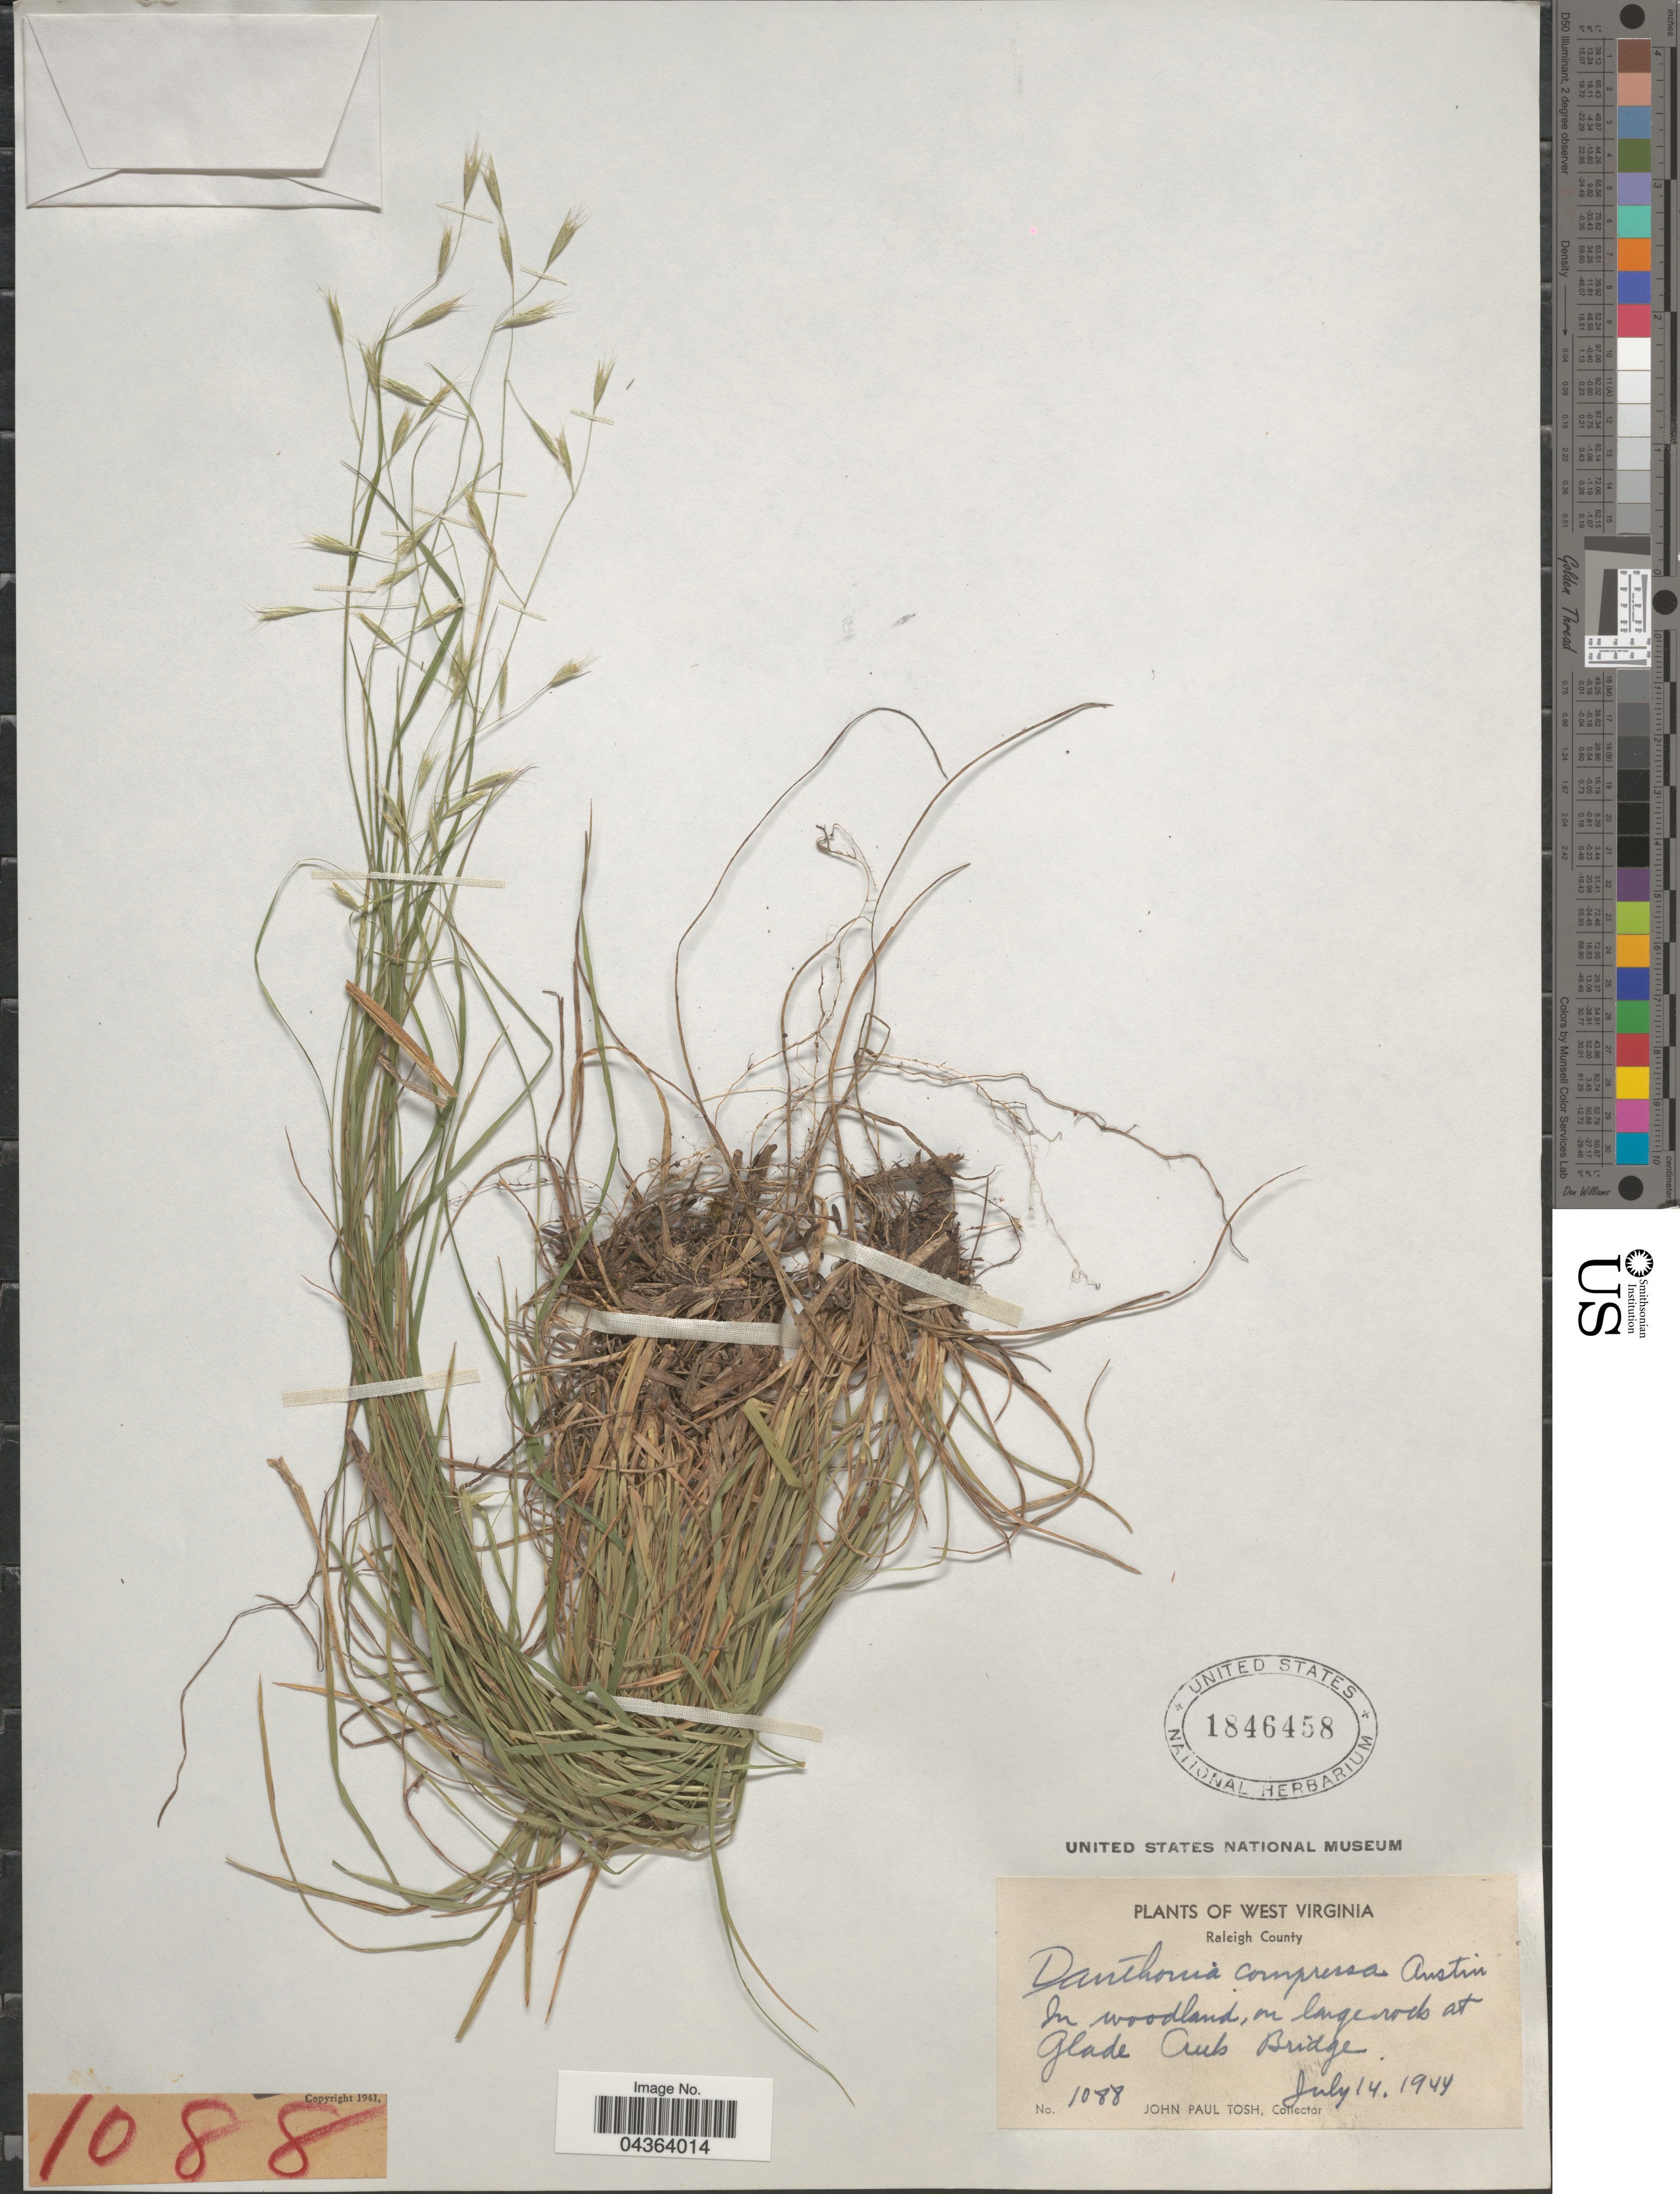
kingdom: Plantae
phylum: Tracheophyta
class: Liliopsida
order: Poales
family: Poaceae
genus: Danthonia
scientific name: Danthonia spicata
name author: (L.) P. Beauv. ex Roem. & Schult.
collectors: J. Tosh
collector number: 1088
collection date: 1944-07-14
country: United States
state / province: West Virginia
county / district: Raleigh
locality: Raleigh County. In woodland, on large rock at Glade Creek Bridge.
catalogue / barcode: US 1846458